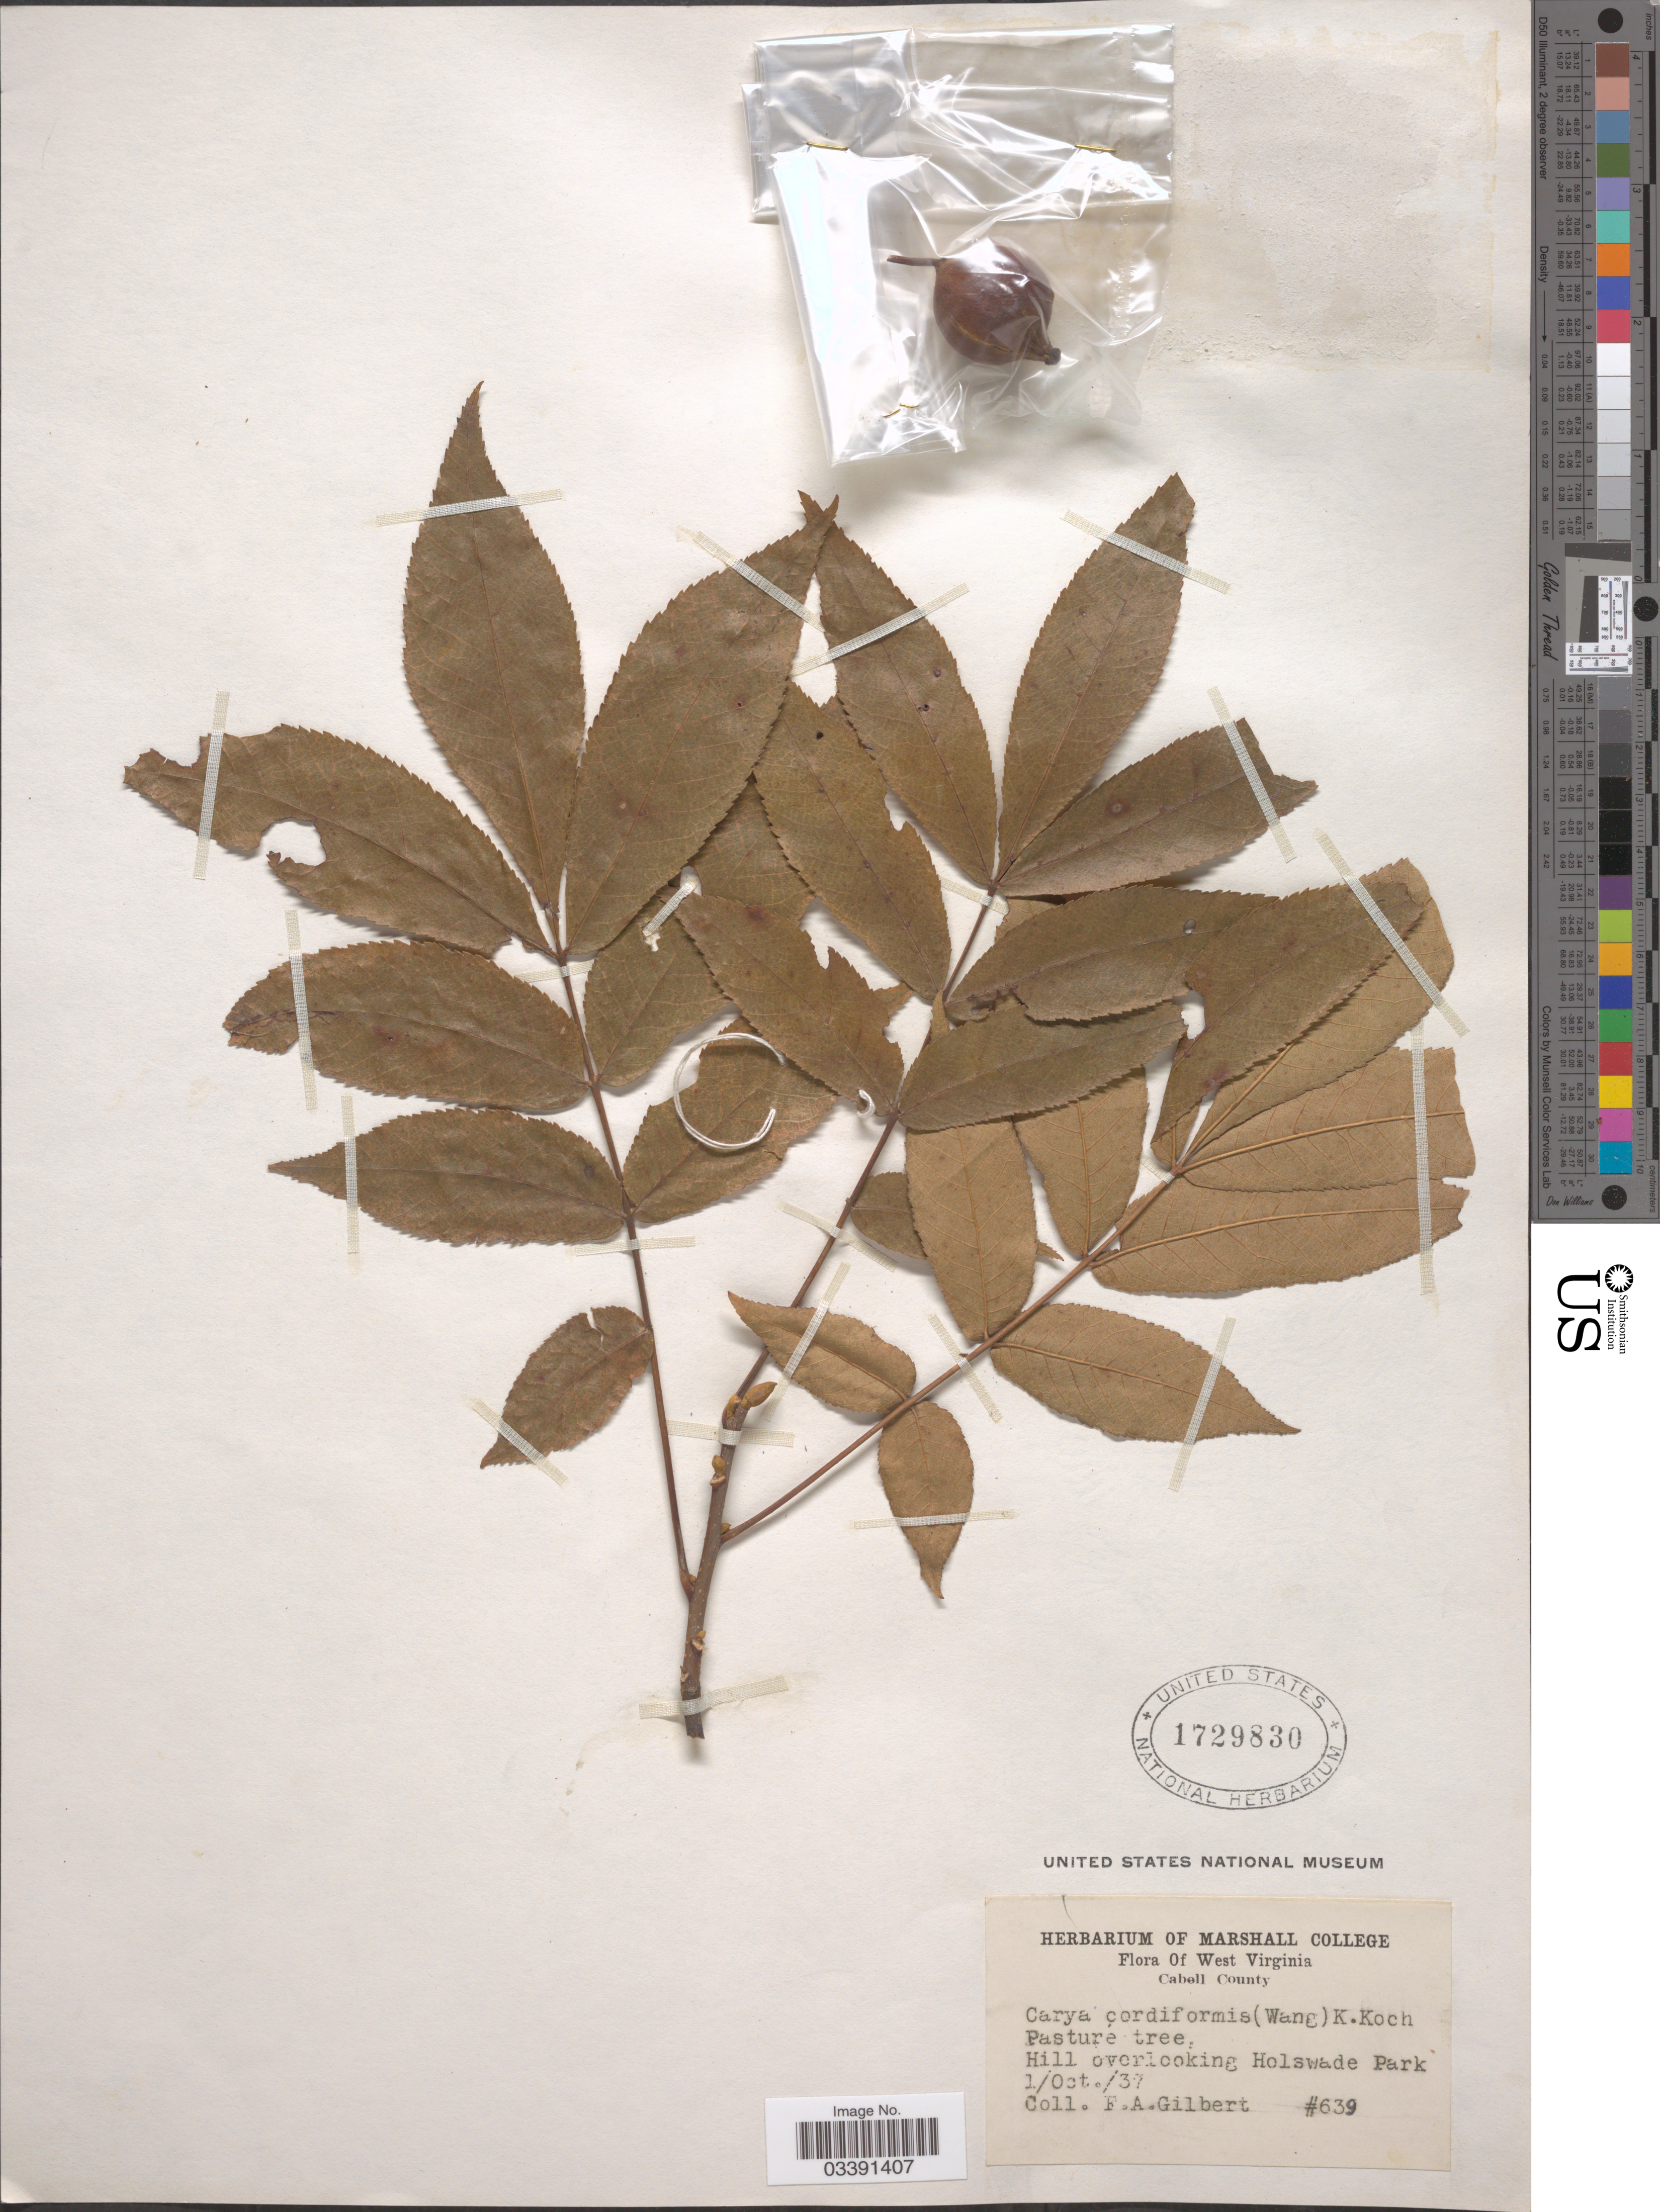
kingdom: Plantae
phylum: Tracheophyta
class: Magnoliopsida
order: Fagales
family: Juglandaceae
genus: Carya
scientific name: Carya cordiformis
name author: (Wangenh.) K. Koch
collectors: F. A. Gilbert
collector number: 639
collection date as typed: Transcribed d/m/y: 1/10/37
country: United States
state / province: West Virginia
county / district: Cabell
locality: Cabell County. Hill overlooking Holswade Park.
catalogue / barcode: US 1729830